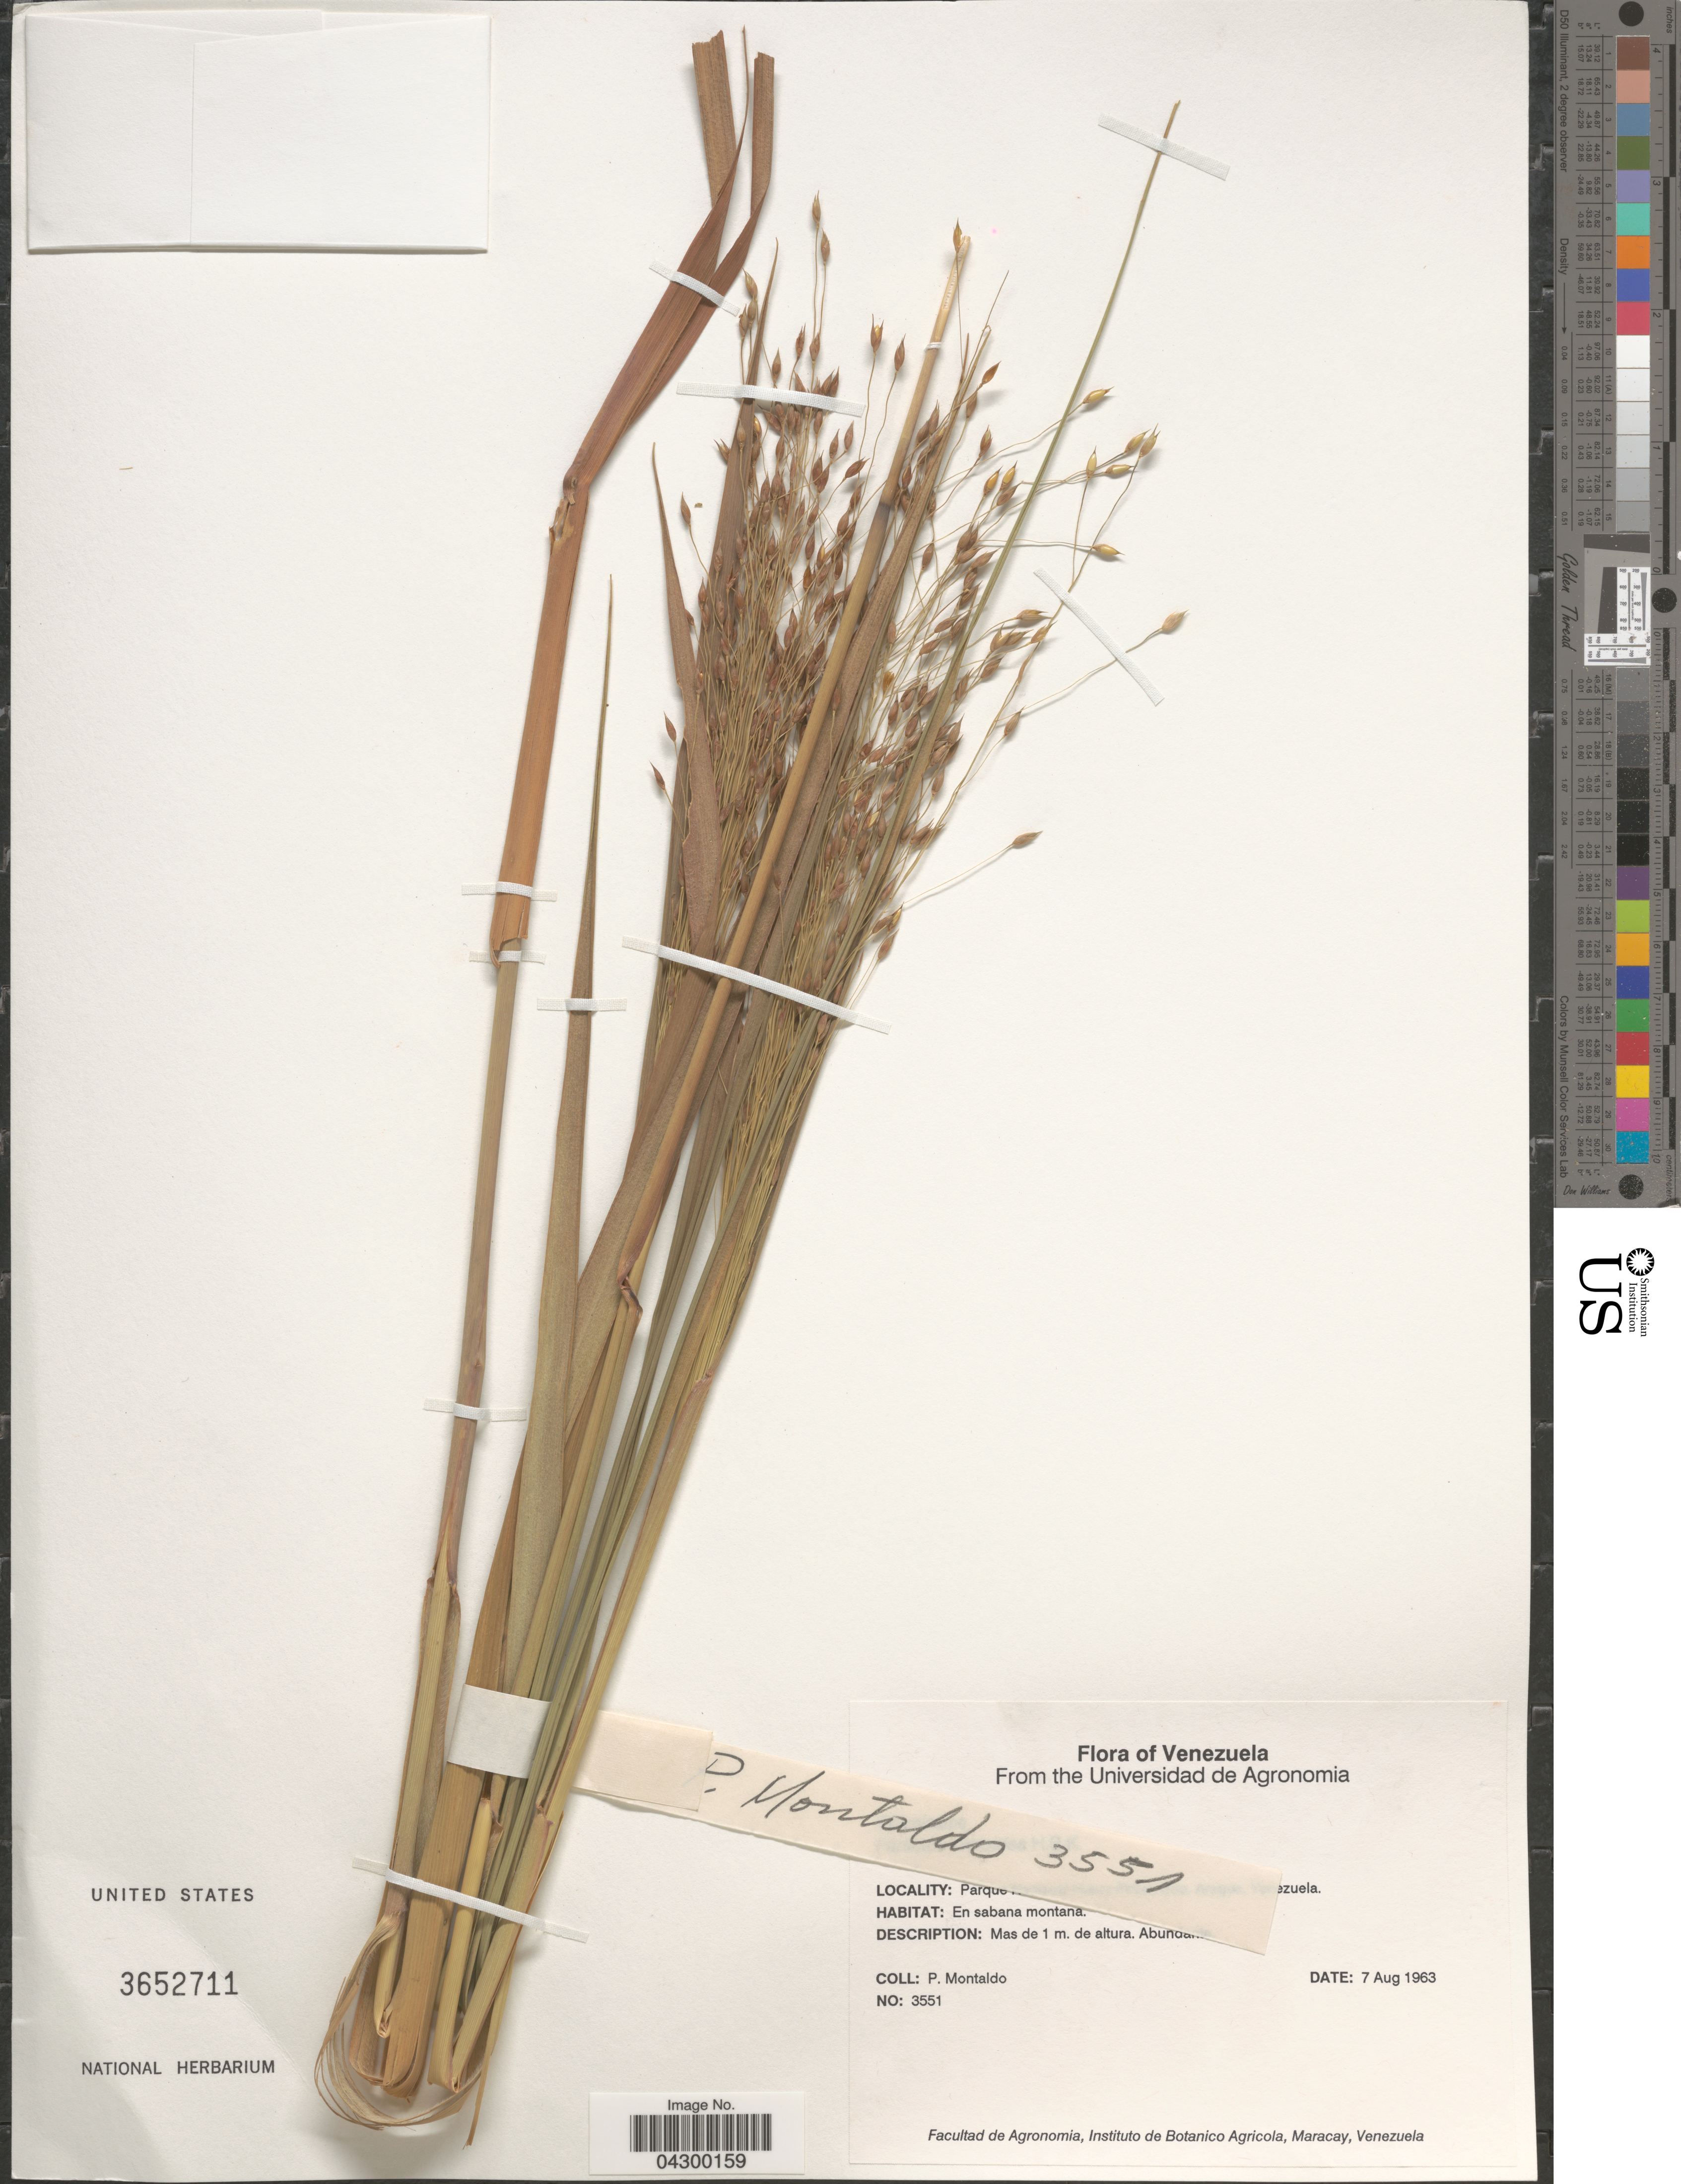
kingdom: Plantae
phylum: Tracheophyta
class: Liliopsida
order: Poales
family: Poaceae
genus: Panicum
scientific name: Panicum olyroides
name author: Kunth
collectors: P. Montaldo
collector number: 3551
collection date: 1963-08-07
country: Venezuela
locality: Parque [illegible text]. En sabana montana.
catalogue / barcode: US 3652711